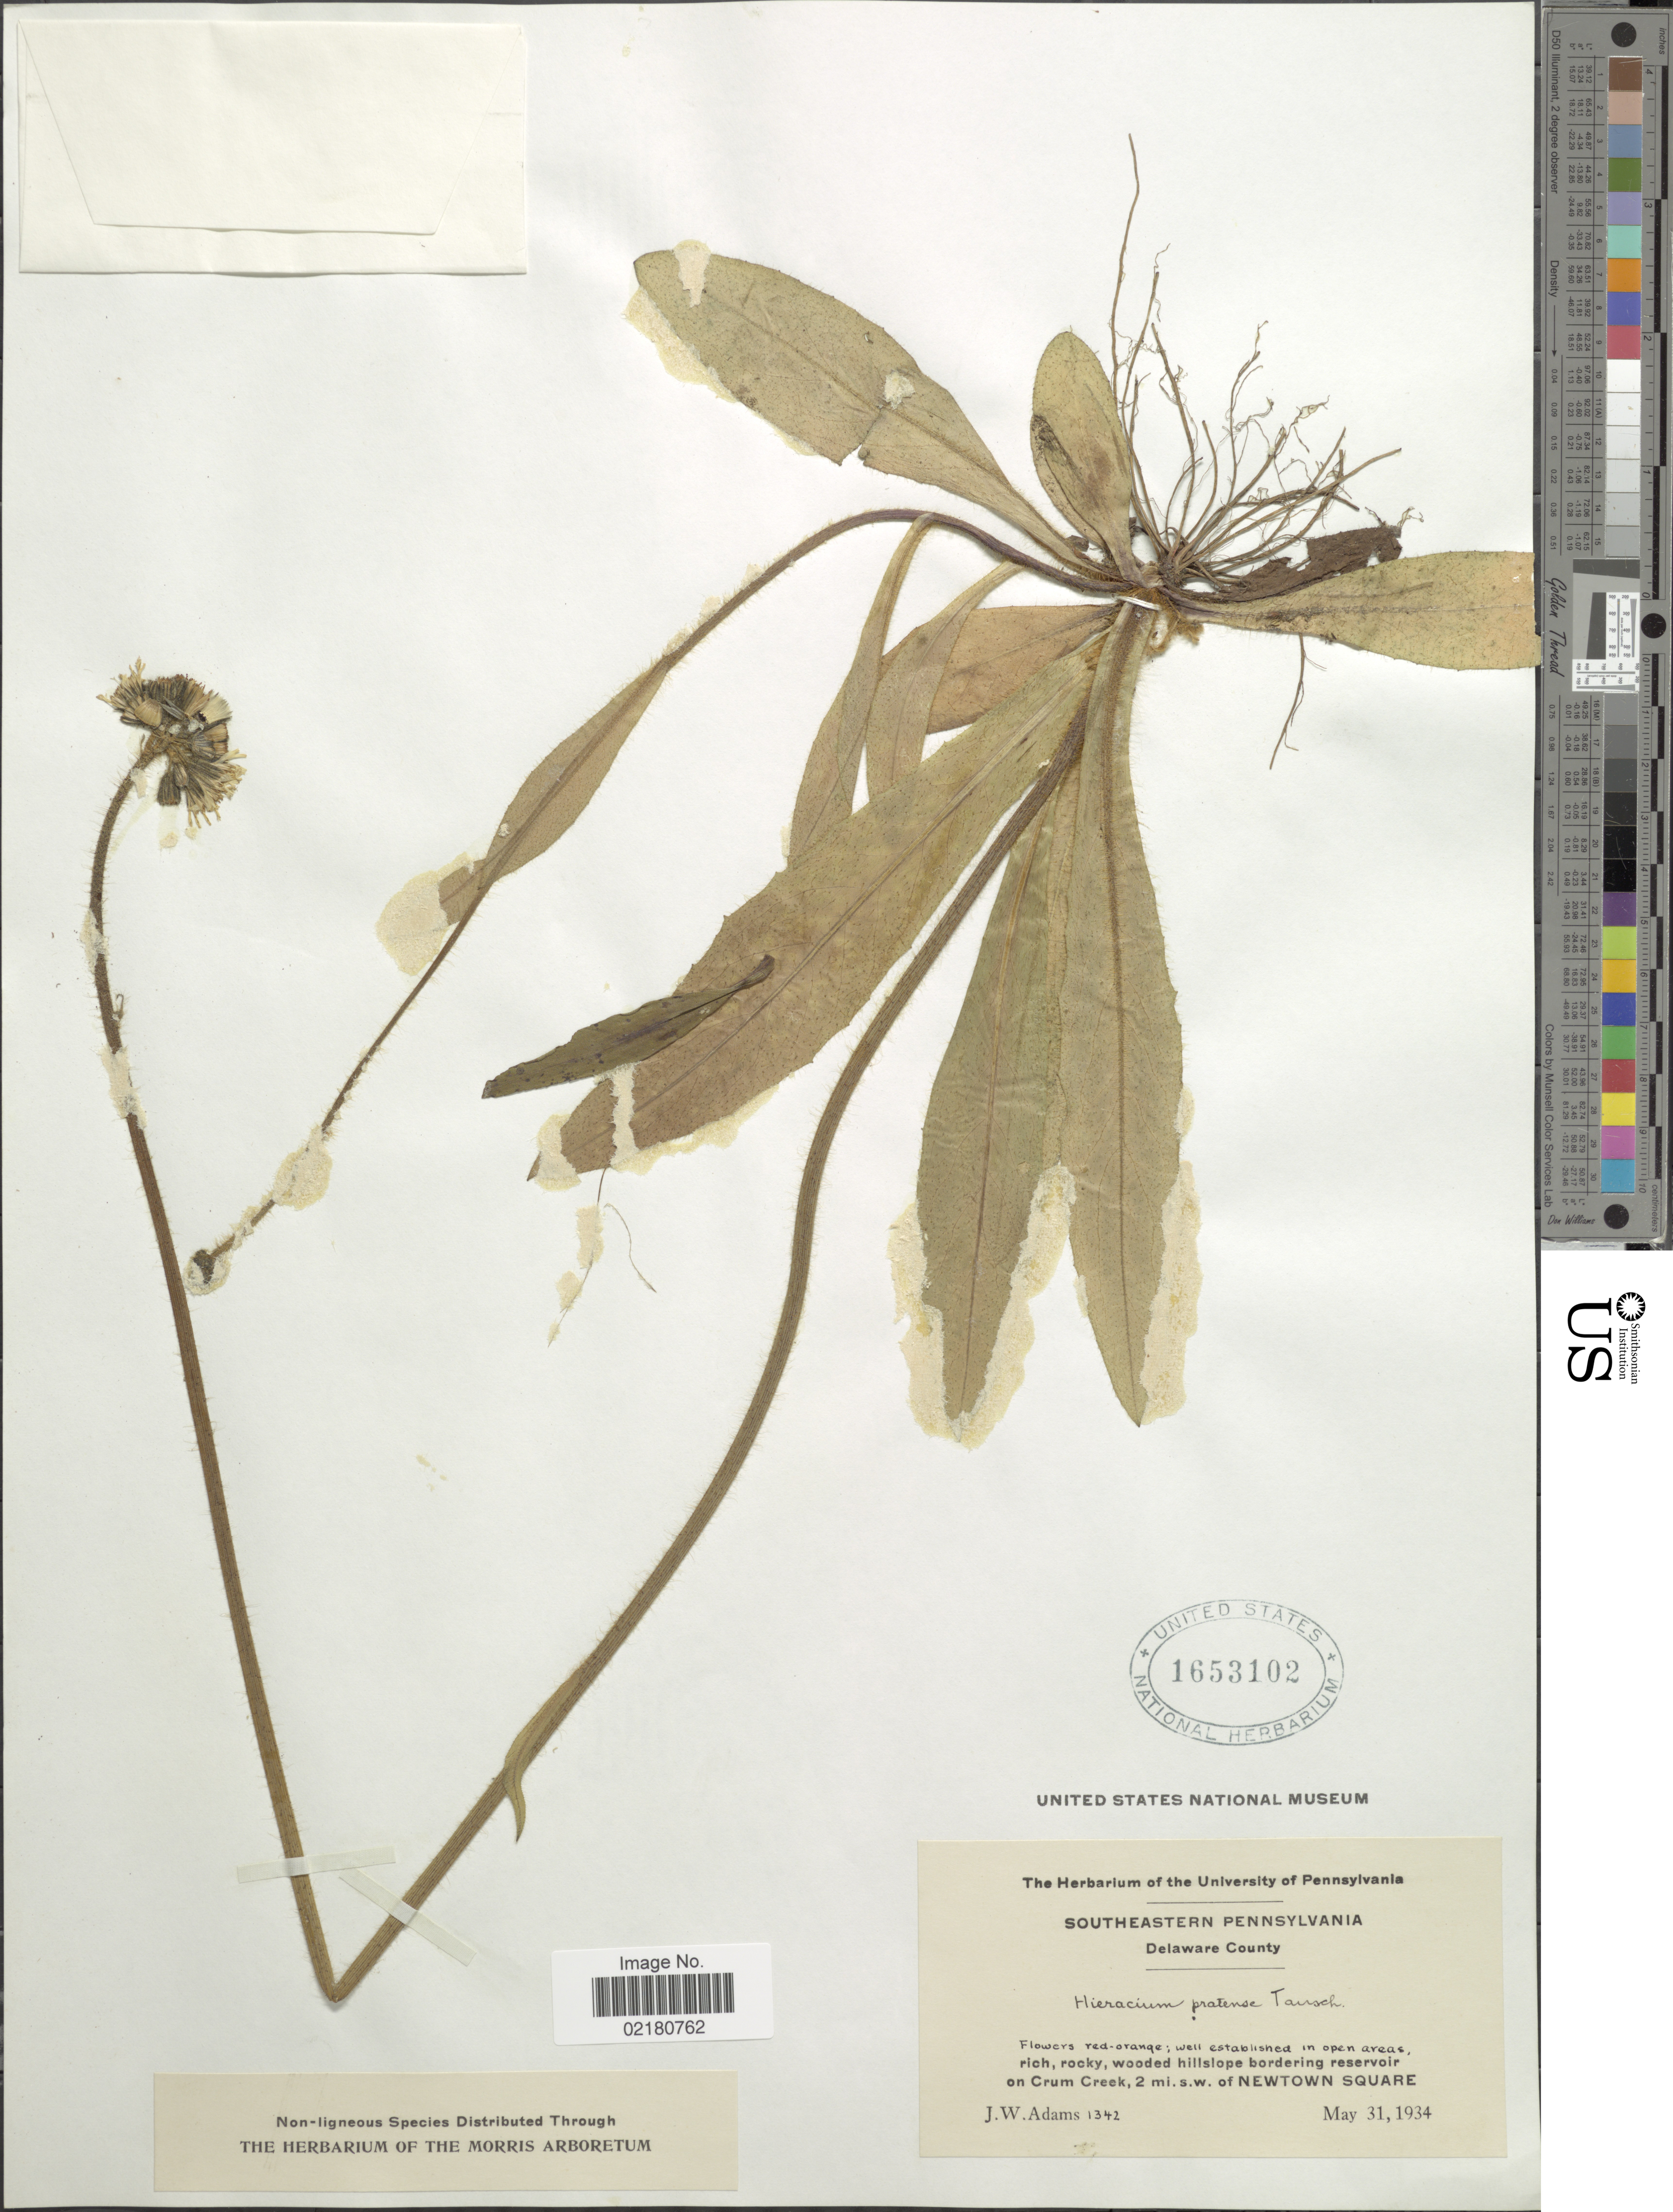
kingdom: Plantae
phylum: Tracheophyta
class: Magnoliopsida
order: Asterales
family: Asteraceae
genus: Pilosella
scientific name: Pilosella caespitosa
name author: (Dumort.) P. D. Sell & C. West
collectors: J. Adams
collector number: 1342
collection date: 1934-05-31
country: United States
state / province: Pennsylvania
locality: Southeastern pennsylvania, Delaware County, on Crum Creek , 2 Mi.S.W. of Newton Square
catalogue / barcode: US 1653102